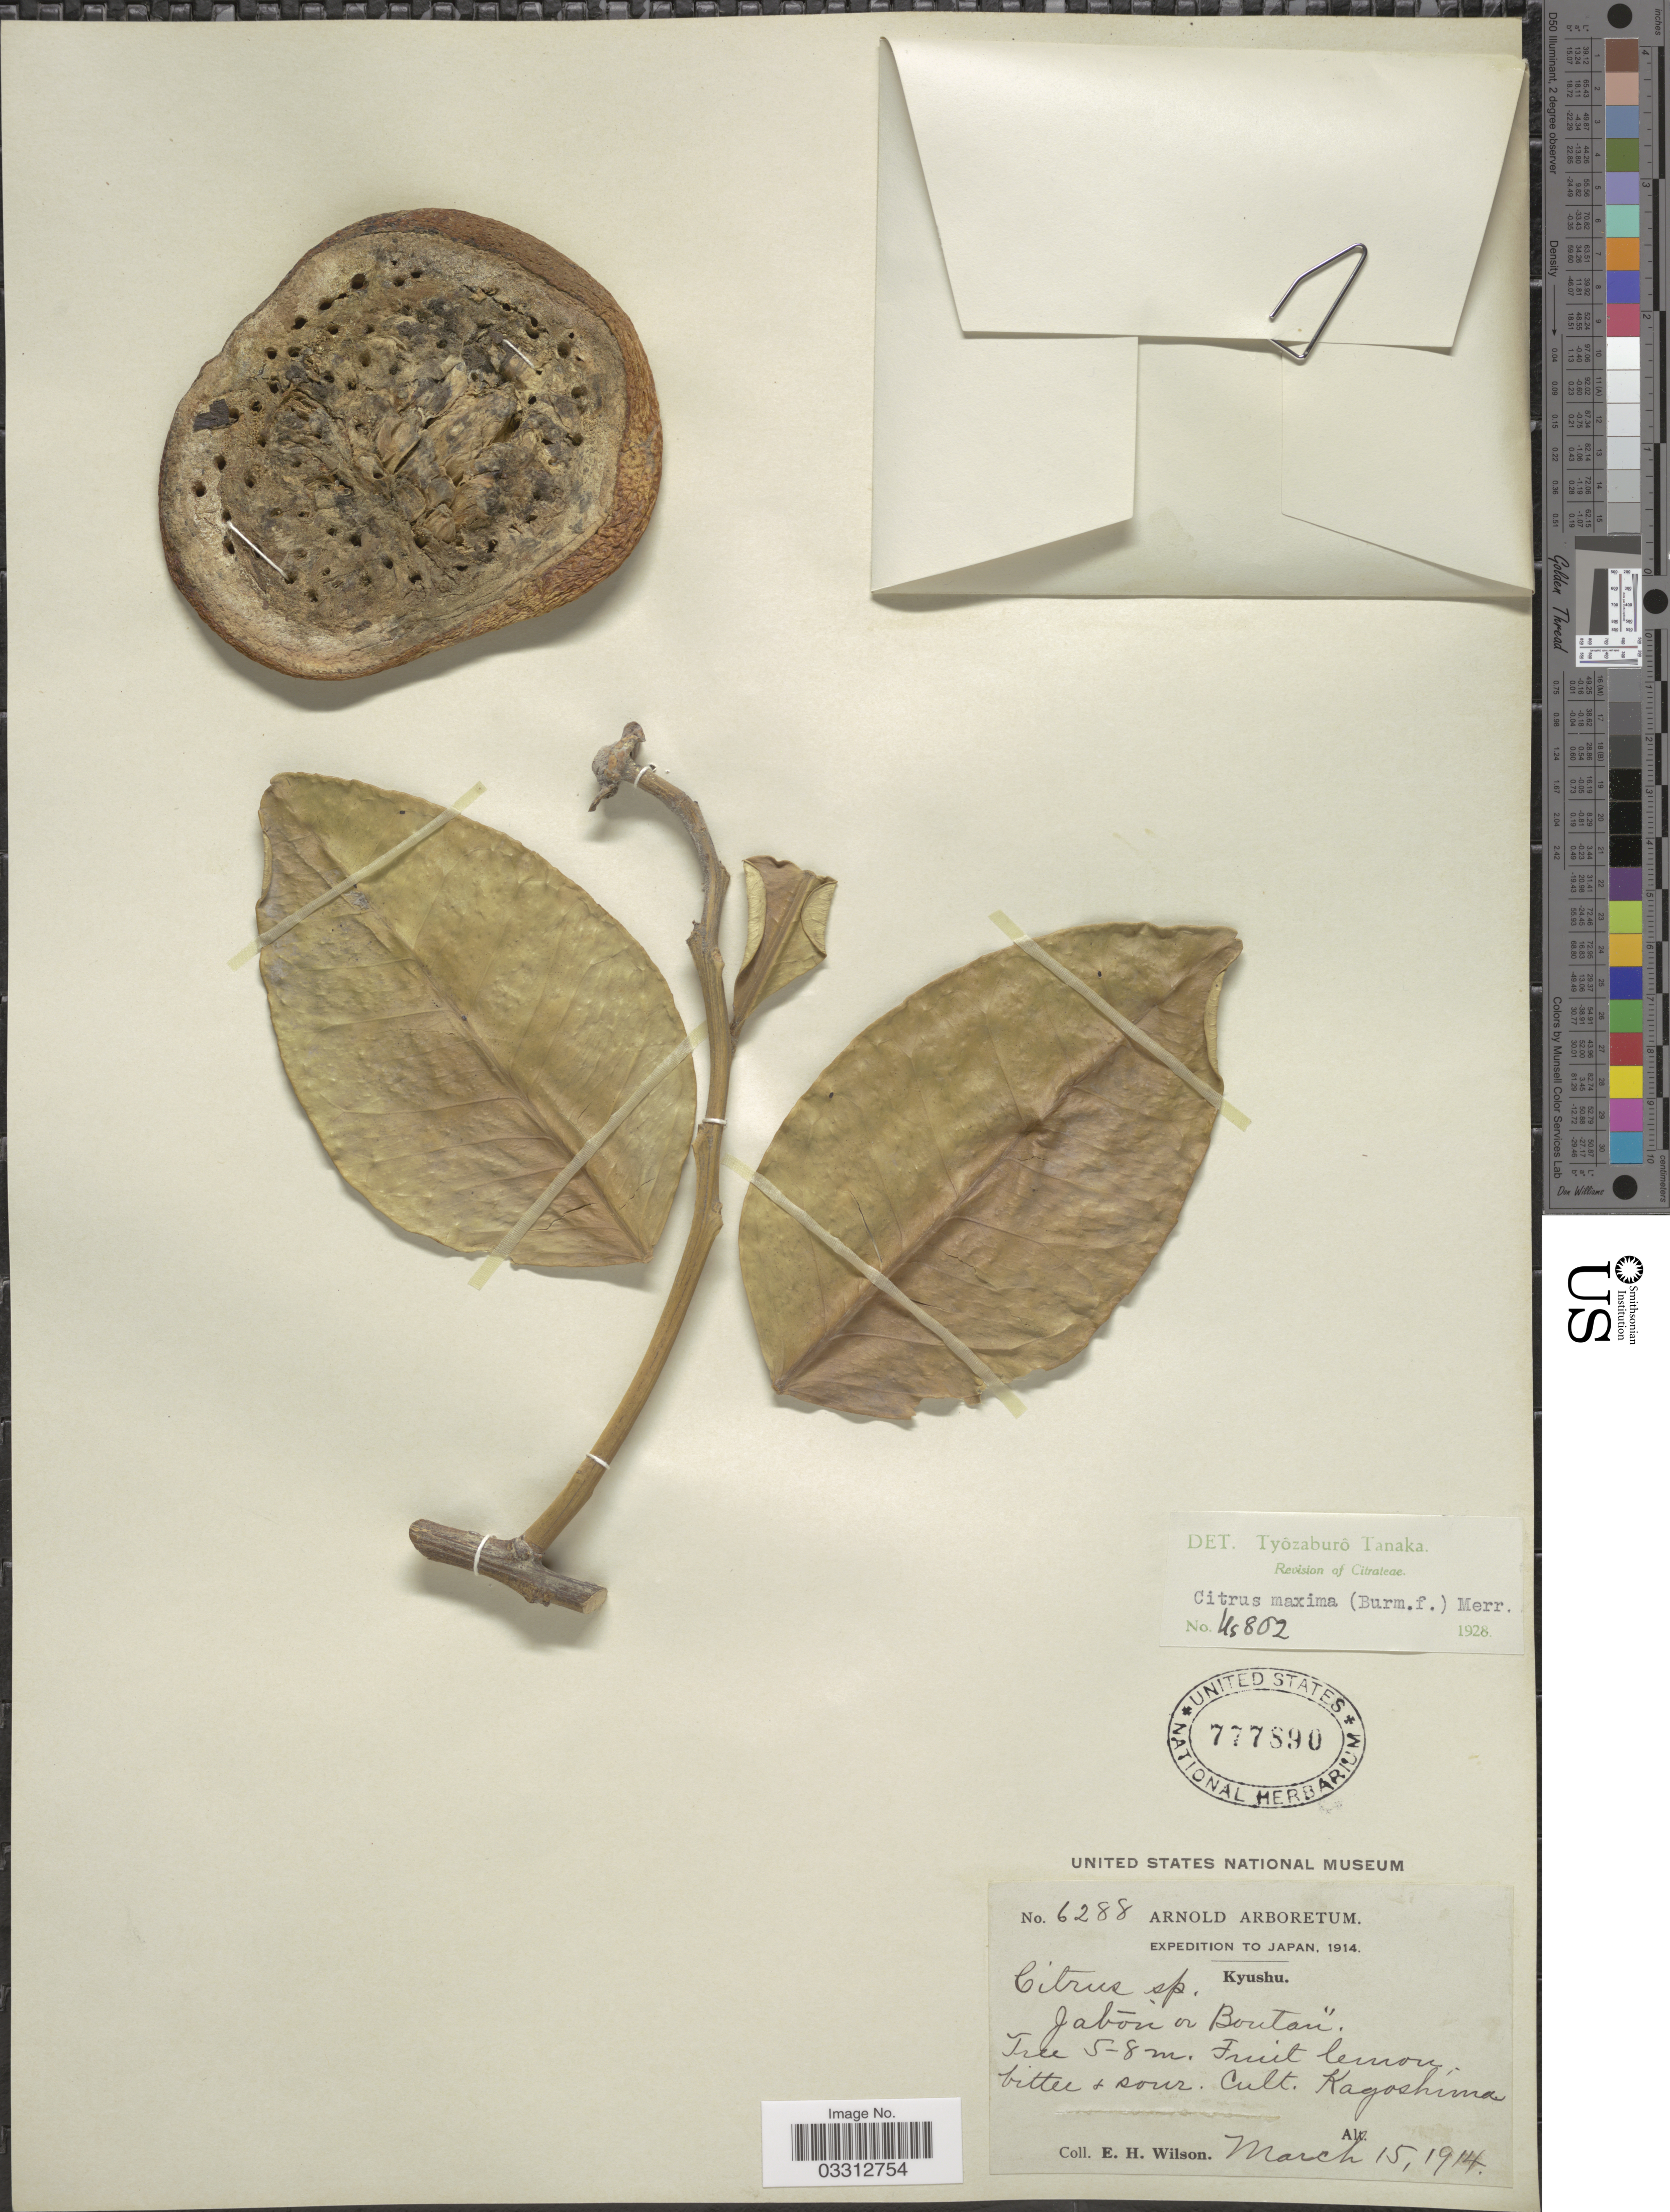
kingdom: Plantae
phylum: Tracheophyta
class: Magnoliopsida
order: Sapindales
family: Rutaceae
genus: Citrus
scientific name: Citrus maxima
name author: (Burm.) Merr.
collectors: E. Wilson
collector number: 6288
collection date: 1914-03-15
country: Japan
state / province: Kagosima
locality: Kyushu. Kagoshima.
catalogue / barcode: US 777890